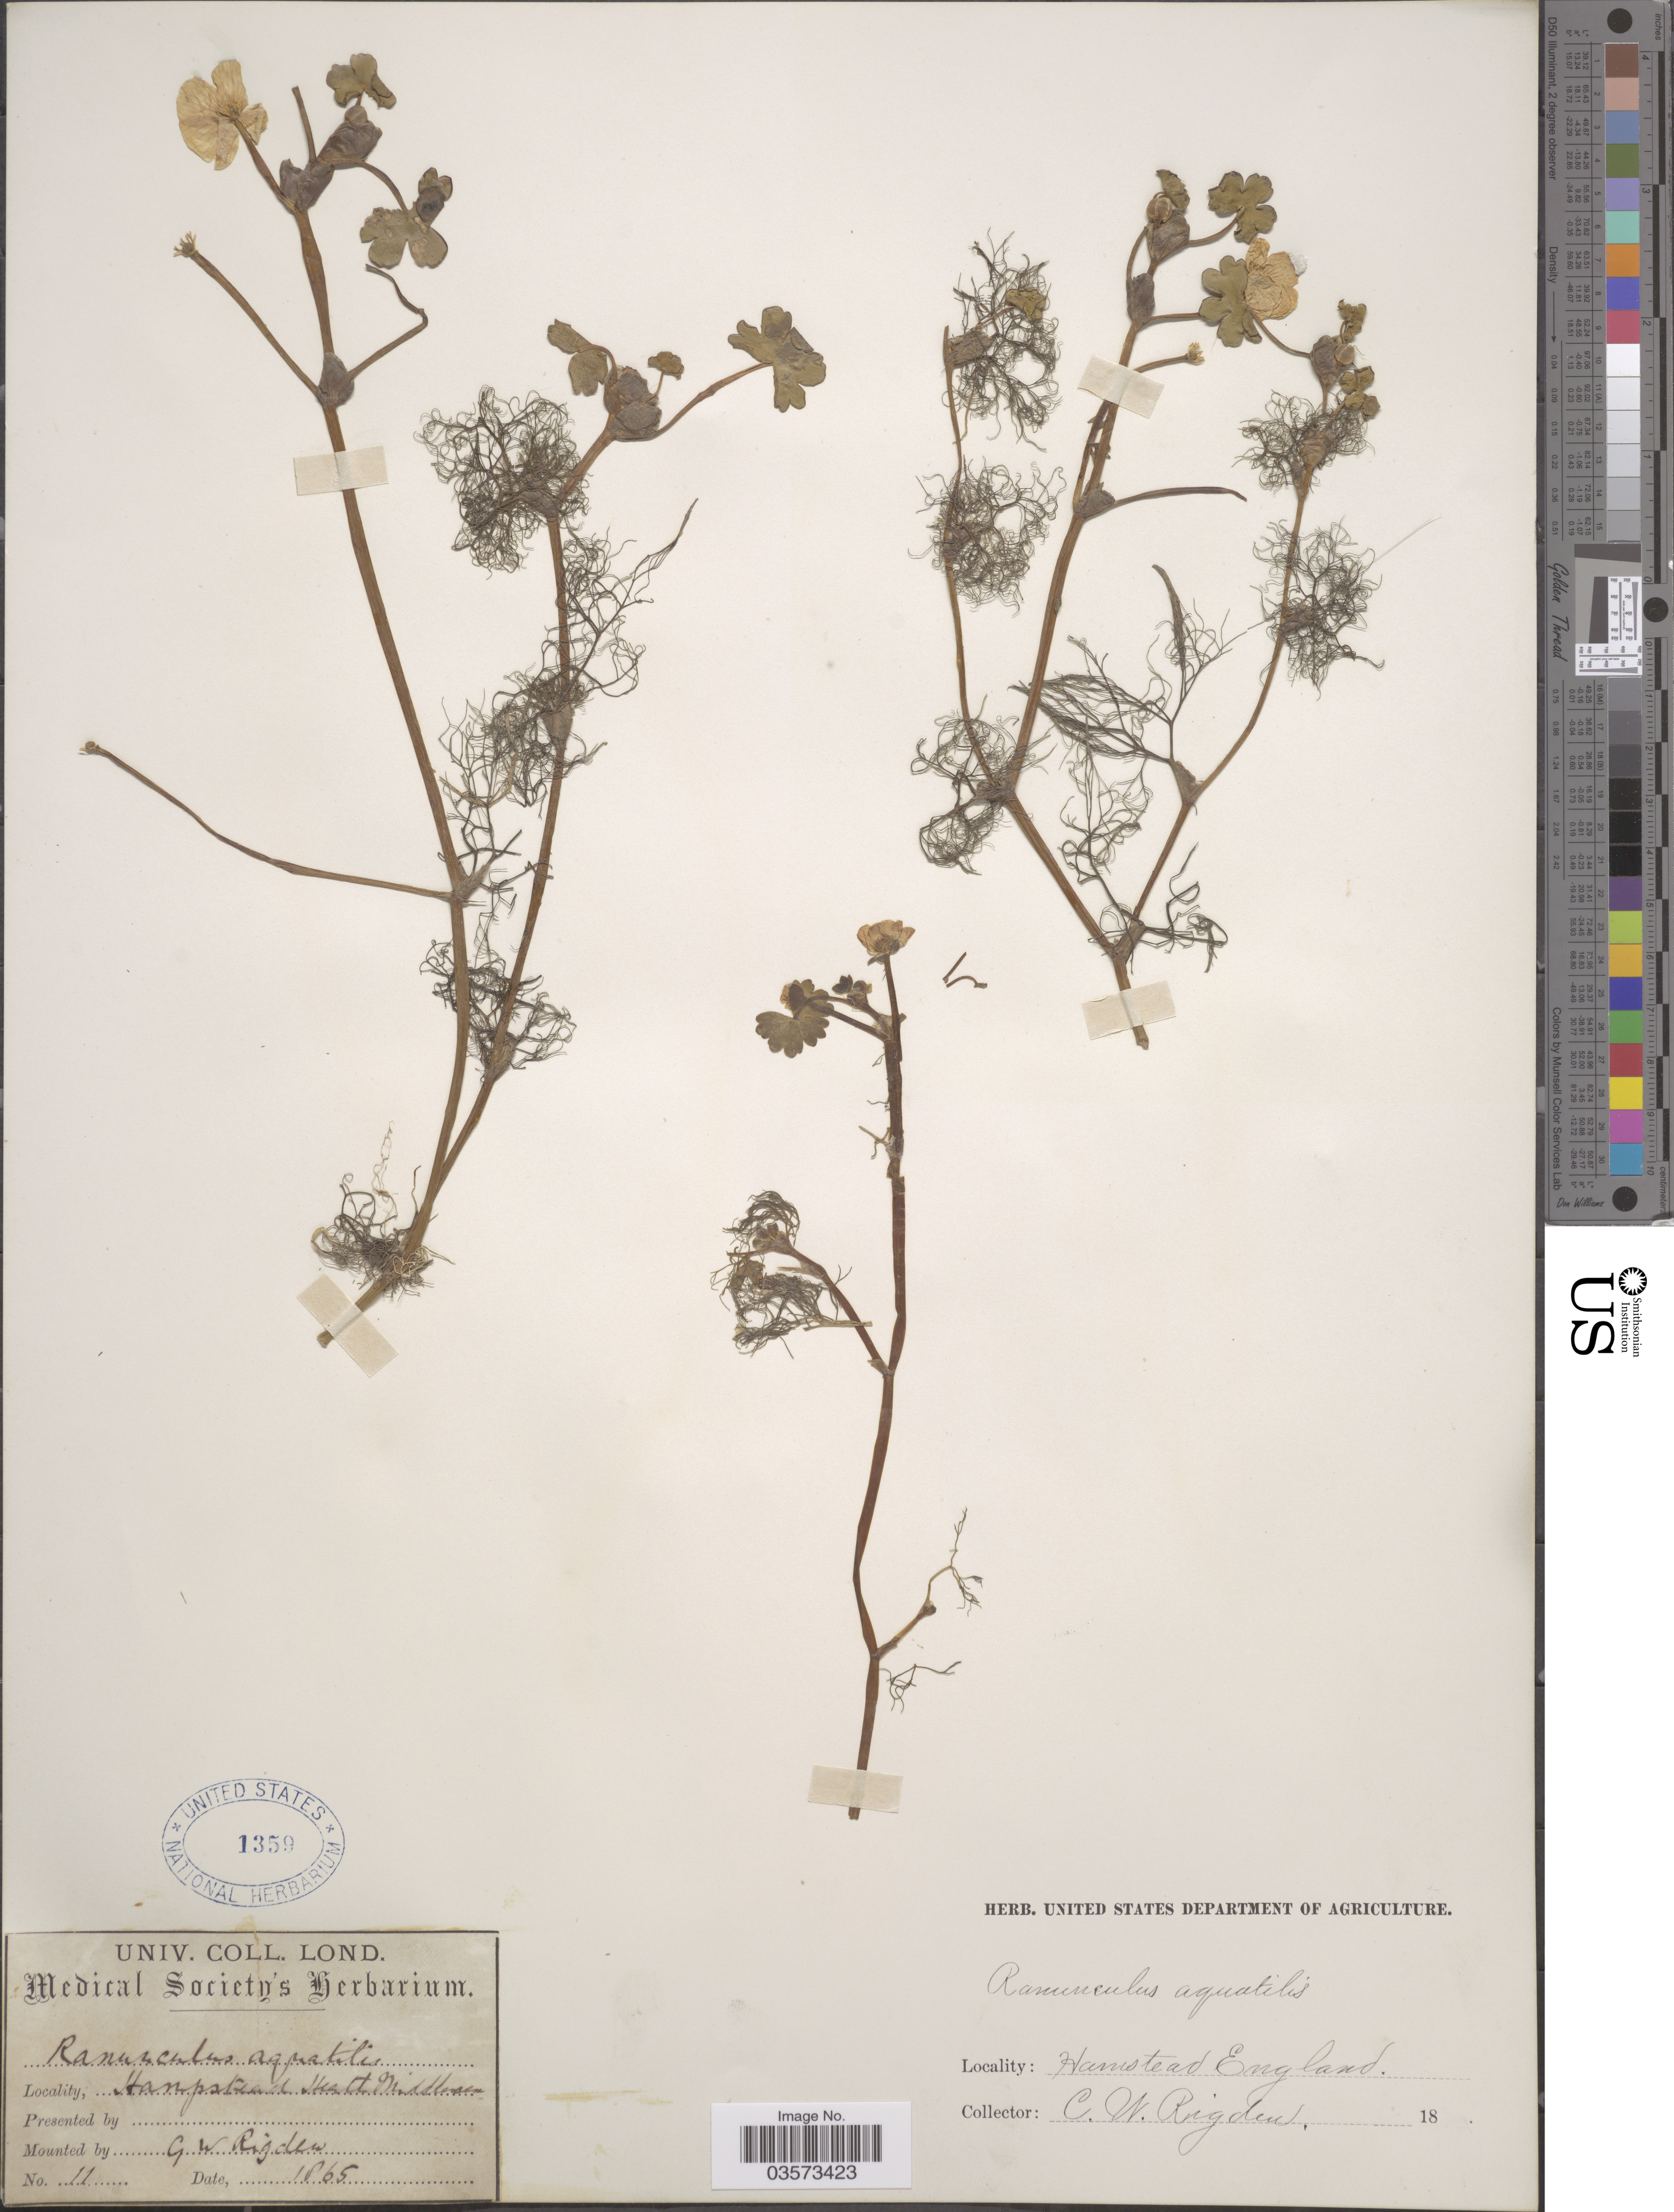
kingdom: Plantae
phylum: Tracheophyta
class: Magnoliopsida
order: Ranunculales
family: Ranunculaceae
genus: Ranunculus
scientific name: Ranunculus aquatilis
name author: L.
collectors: G. Rigden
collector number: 11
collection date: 1865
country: United Kingdom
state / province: England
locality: Hamstead.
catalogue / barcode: US 1359